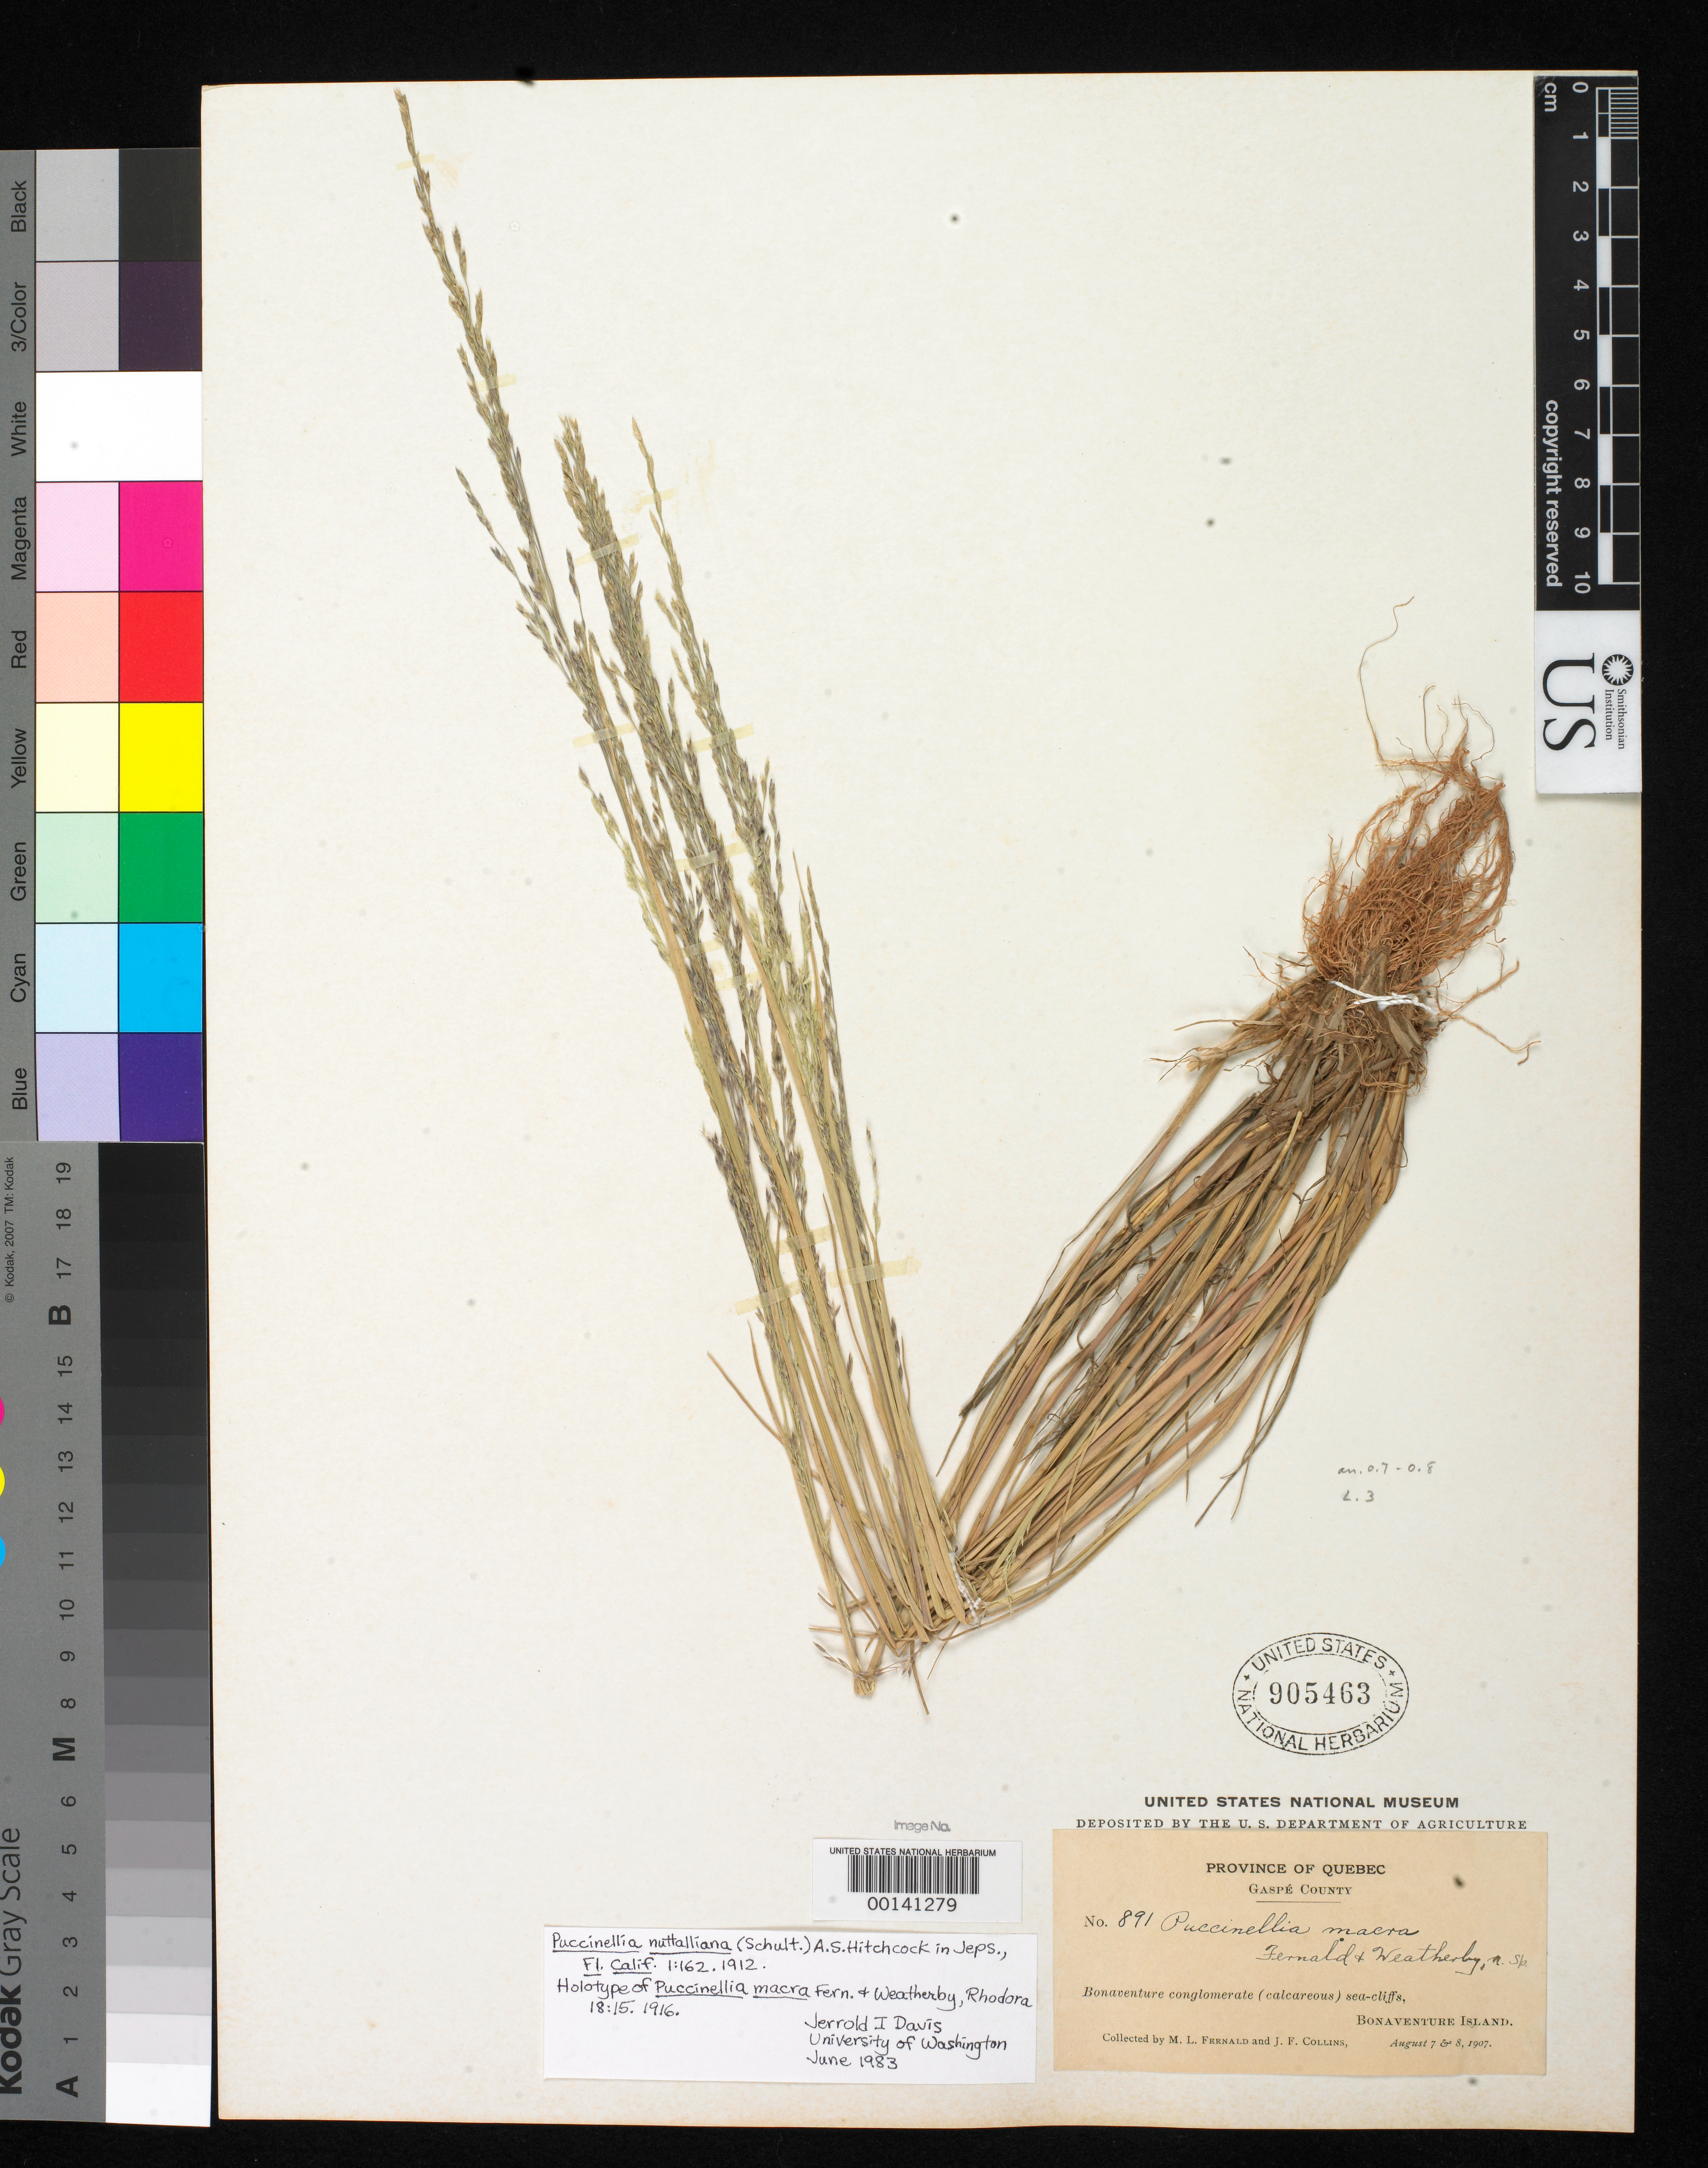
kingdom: Plantae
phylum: Tracheophyta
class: Liliopsida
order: Poales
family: Poaceae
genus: Puccinellia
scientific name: Puccinellia macra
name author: Fernald & Weath.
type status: Holotype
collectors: M. L. Fernald & G. Collins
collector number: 891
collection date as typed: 07 Aug 1907 to 08 Aug 1907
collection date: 1907-08-07/1907-08-08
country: Canada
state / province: Quebec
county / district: Gaspe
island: Bonaventure Island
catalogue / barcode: US 905463